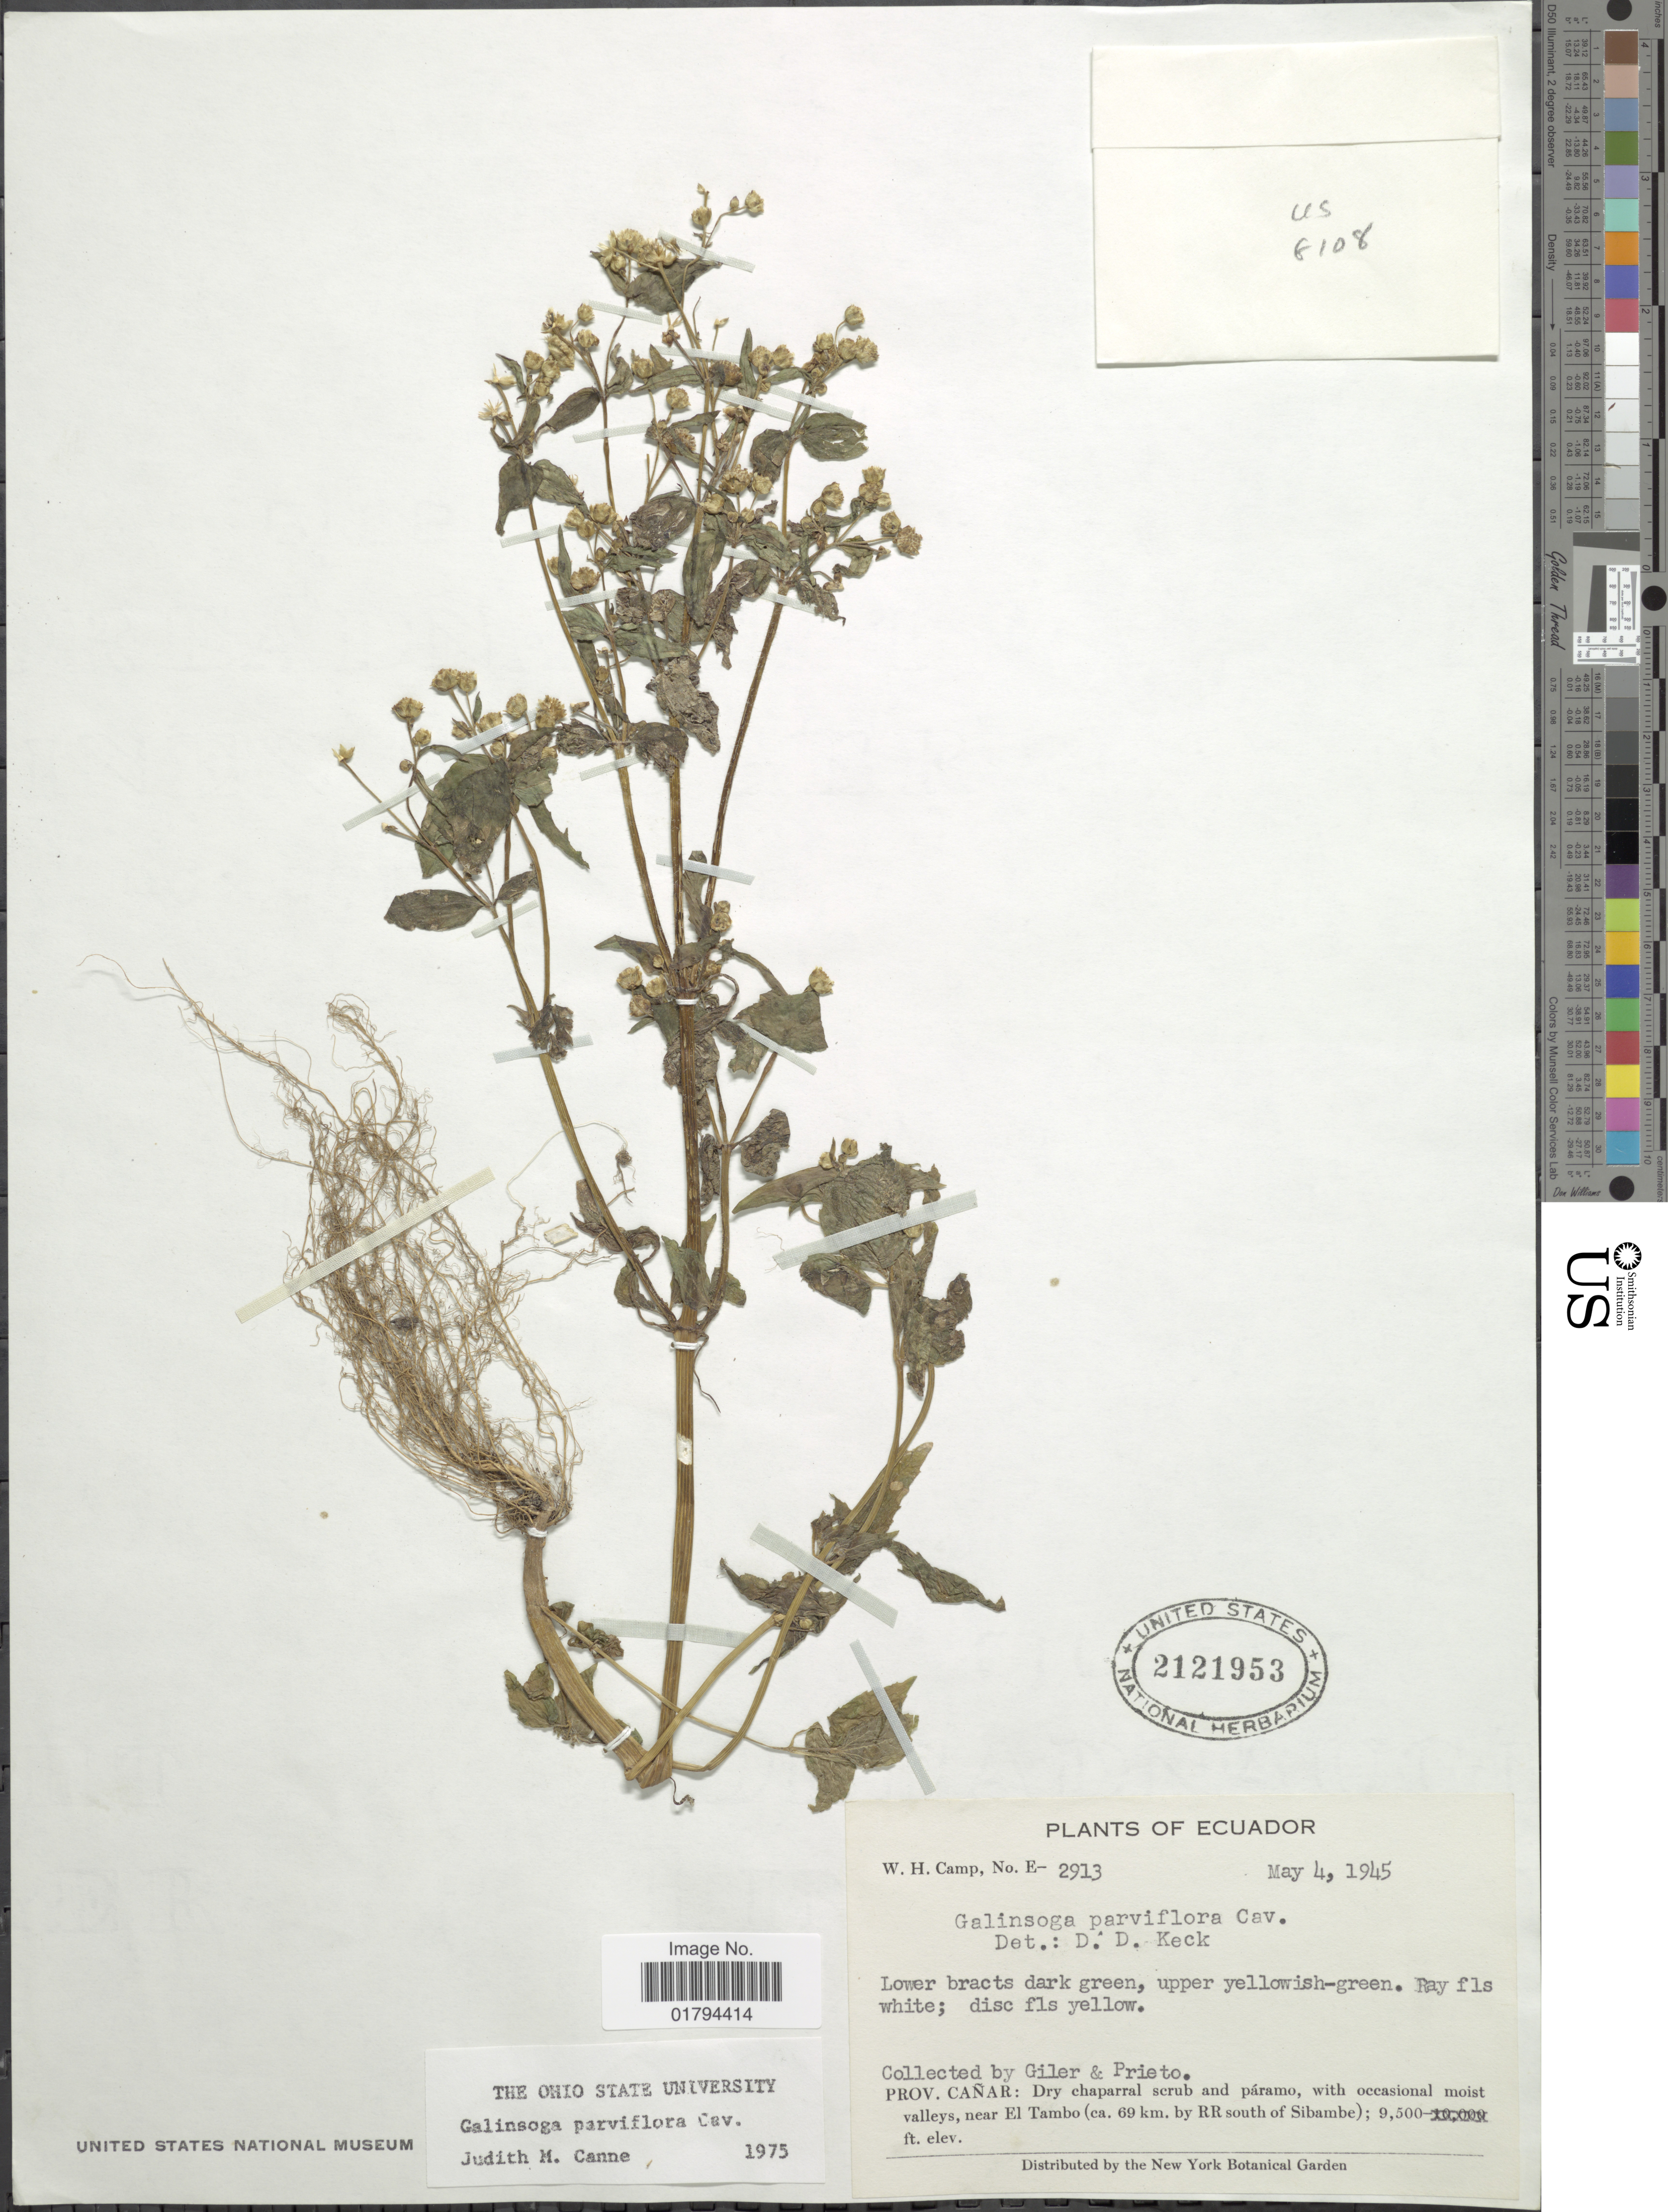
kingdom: Plantae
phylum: Tracheophyta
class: Magnoliopsida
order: Asterales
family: Asteraceae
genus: Galinsoga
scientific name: Galinsoga parviflora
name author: Cav.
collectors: Giler, -- & -. Prieto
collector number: E-2913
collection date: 1945-05-04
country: Ecuador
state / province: Cañar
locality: Dry chaparral scrub and paramo, with occasional moist valleys, near El Tambo (ca. 69 km. by RR south of Sibambe).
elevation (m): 2896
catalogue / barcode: US 2121953